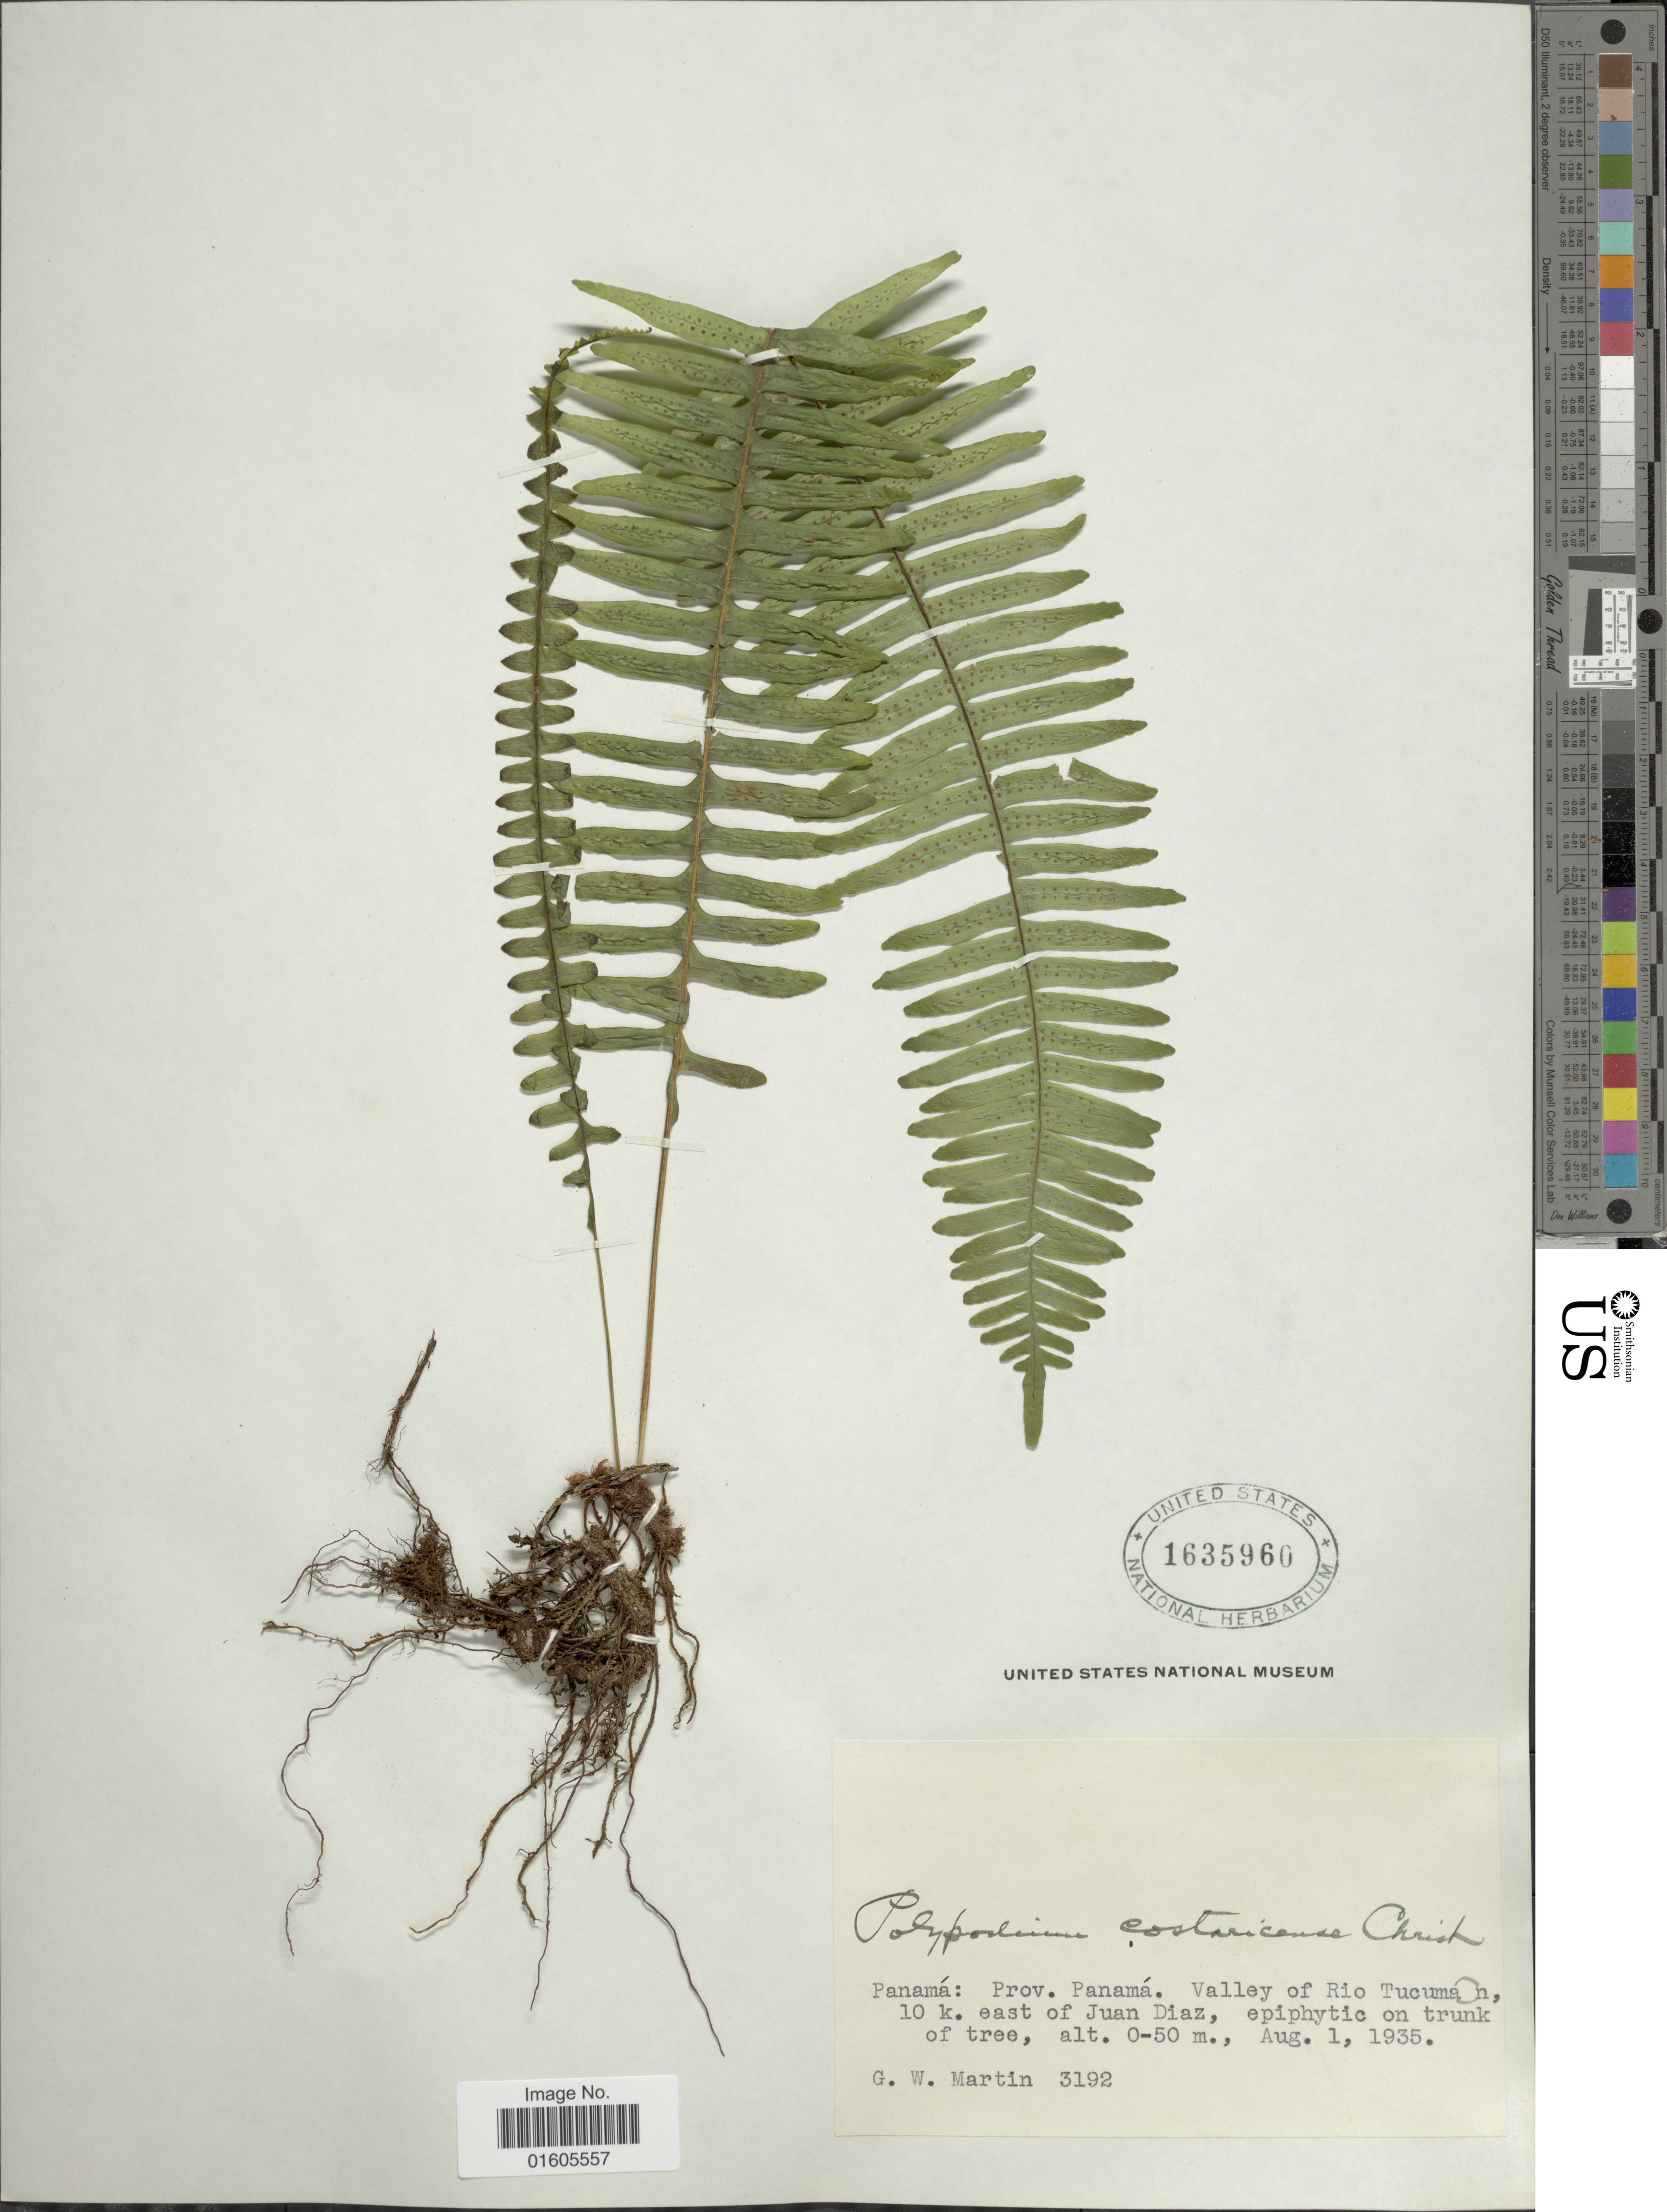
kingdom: Plantae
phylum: Tracheophyta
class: Polypodiopsida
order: Polypodiales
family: Polypodiaceae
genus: Serpocaulon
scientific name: Serpocaulon wagneri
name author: (Mett.) A.R. Sm.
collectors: G. W. Martin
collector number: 3192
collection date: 1935-08-01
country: Panama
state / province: Panamá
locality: Valley of Rio Tucuman, 10 k. east of Juan Diaz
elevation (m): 0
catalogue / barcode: US 1635960